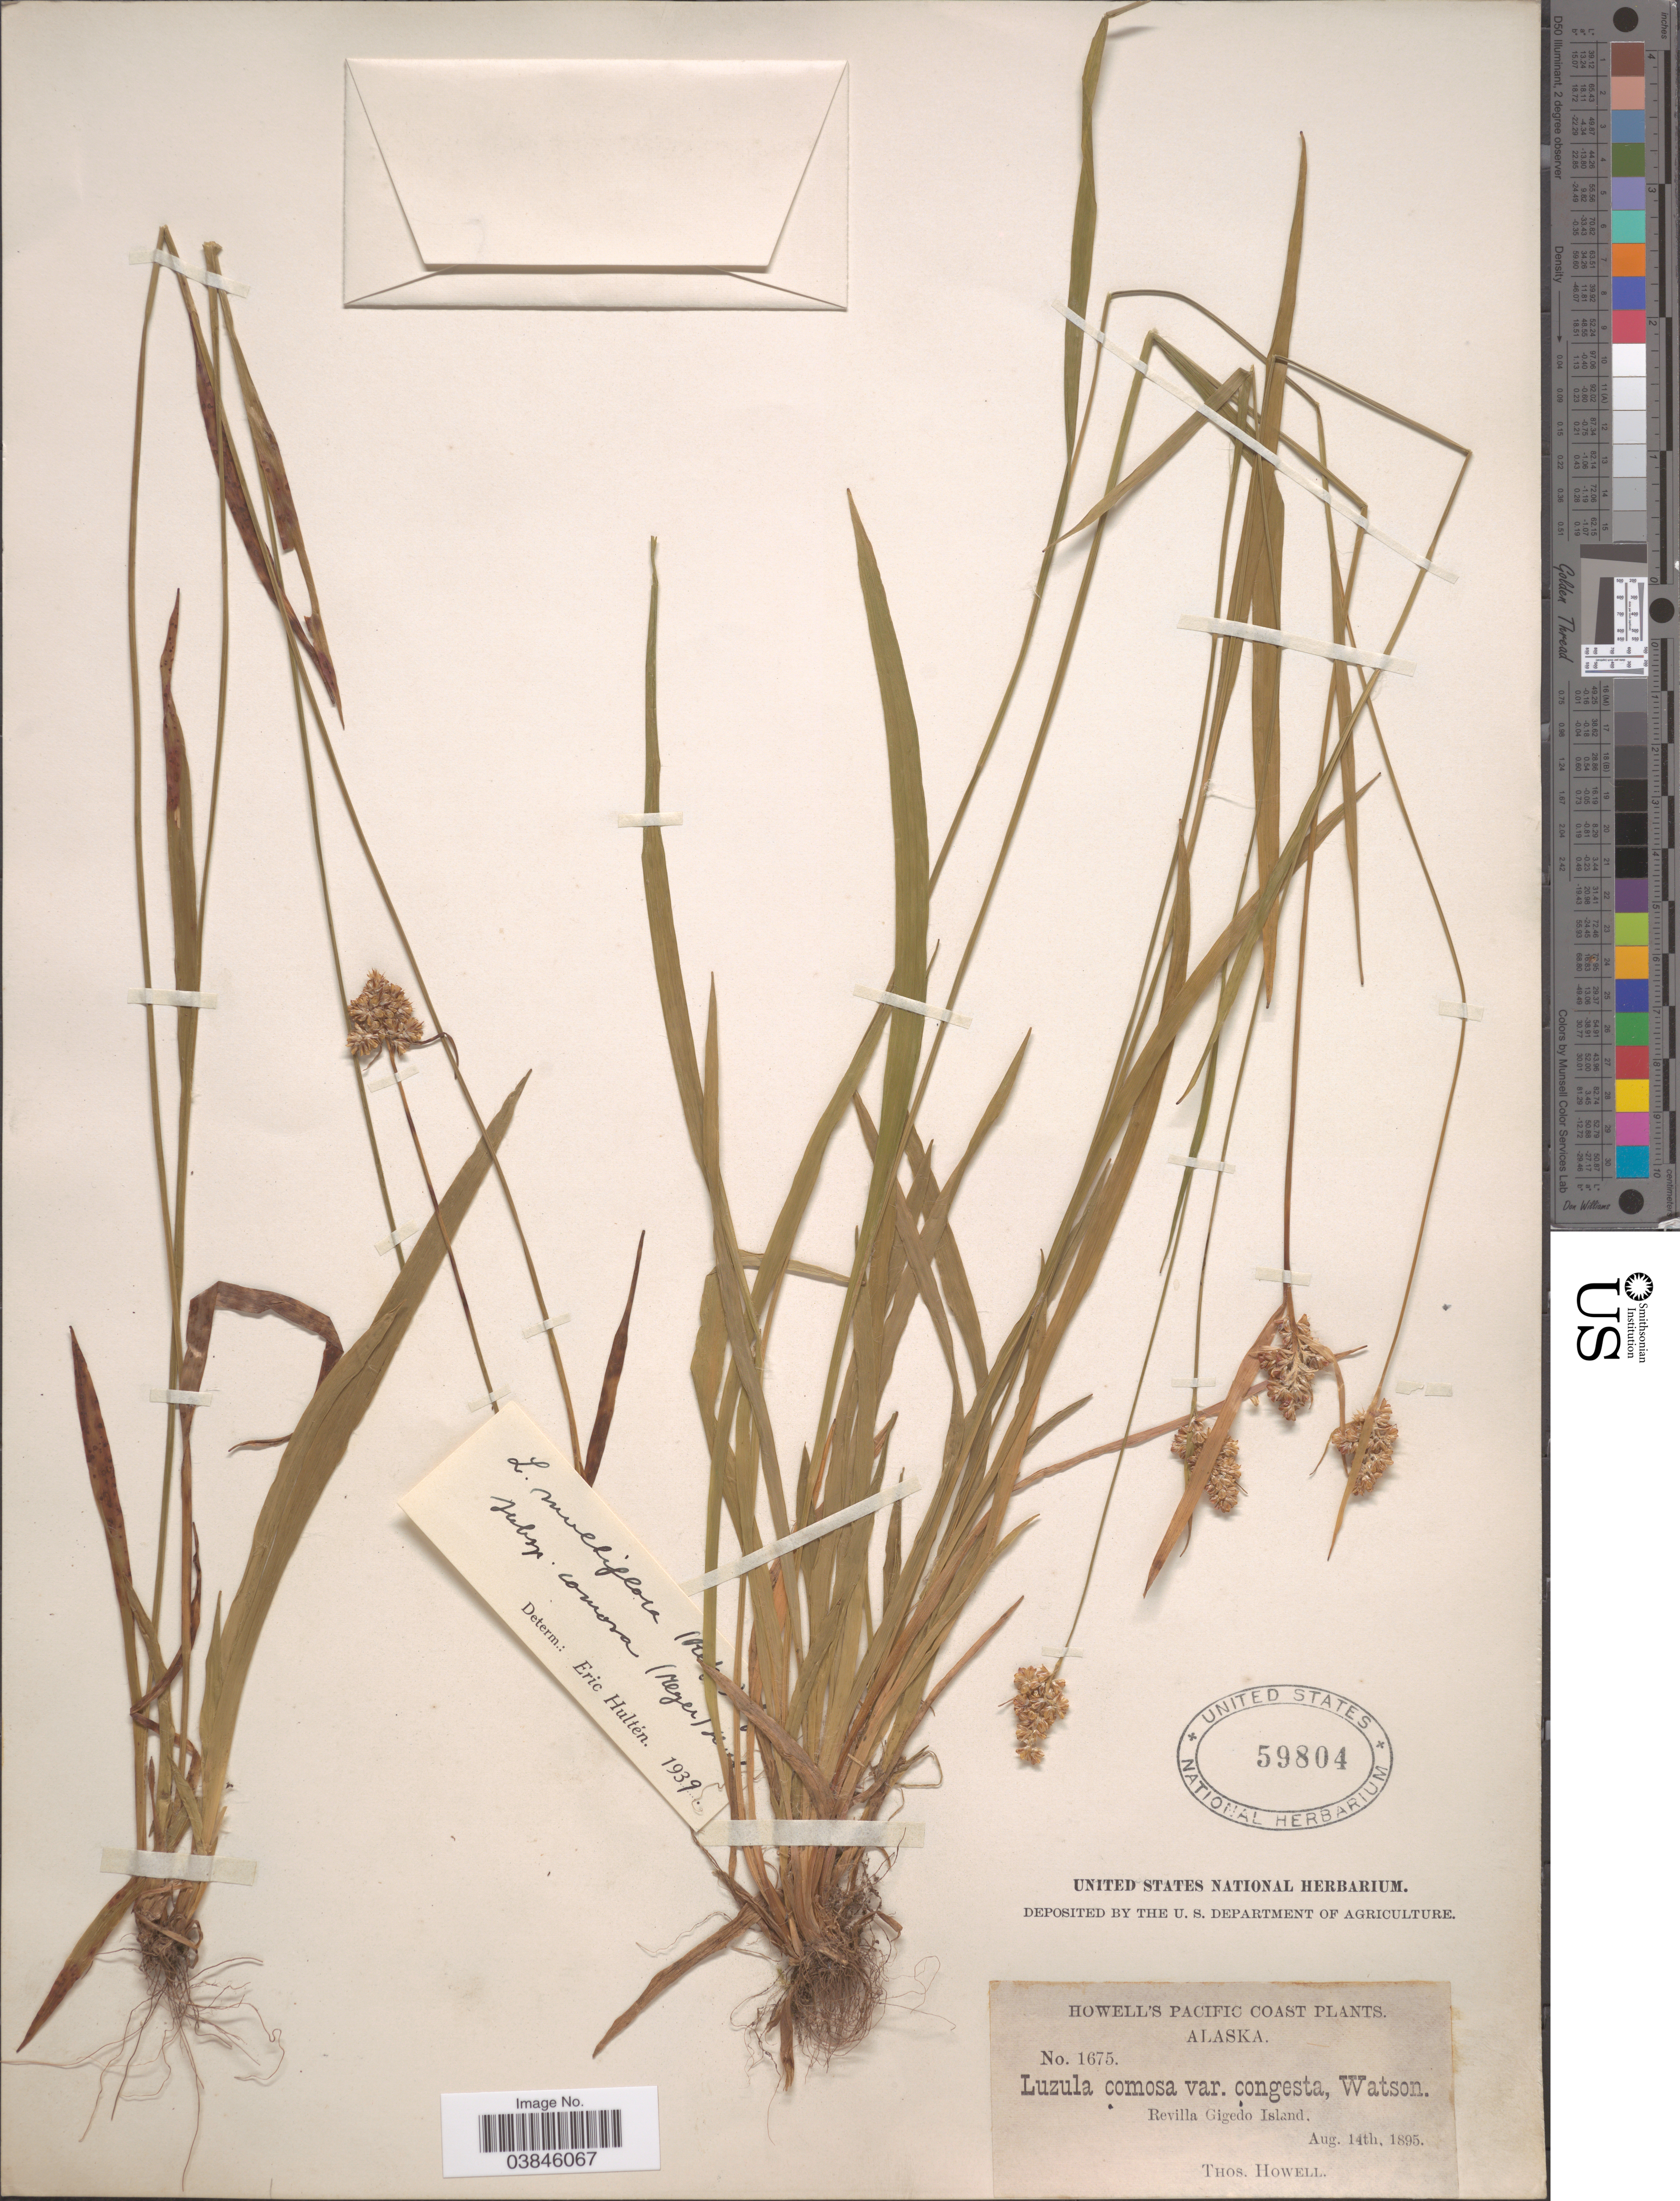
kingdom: Plantae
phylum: Tracheophyta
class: Liliopsida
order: Poales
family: Juncaceae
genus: Luzula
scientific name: Luzula multiflora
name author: (Ehrh.) Lej.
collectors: T. Howell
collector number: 1675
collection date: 1895-08-14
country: United States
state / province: Alaska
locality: Howell's Pacific Coast. Revilla Gigedo Island.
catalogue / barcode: US 59804